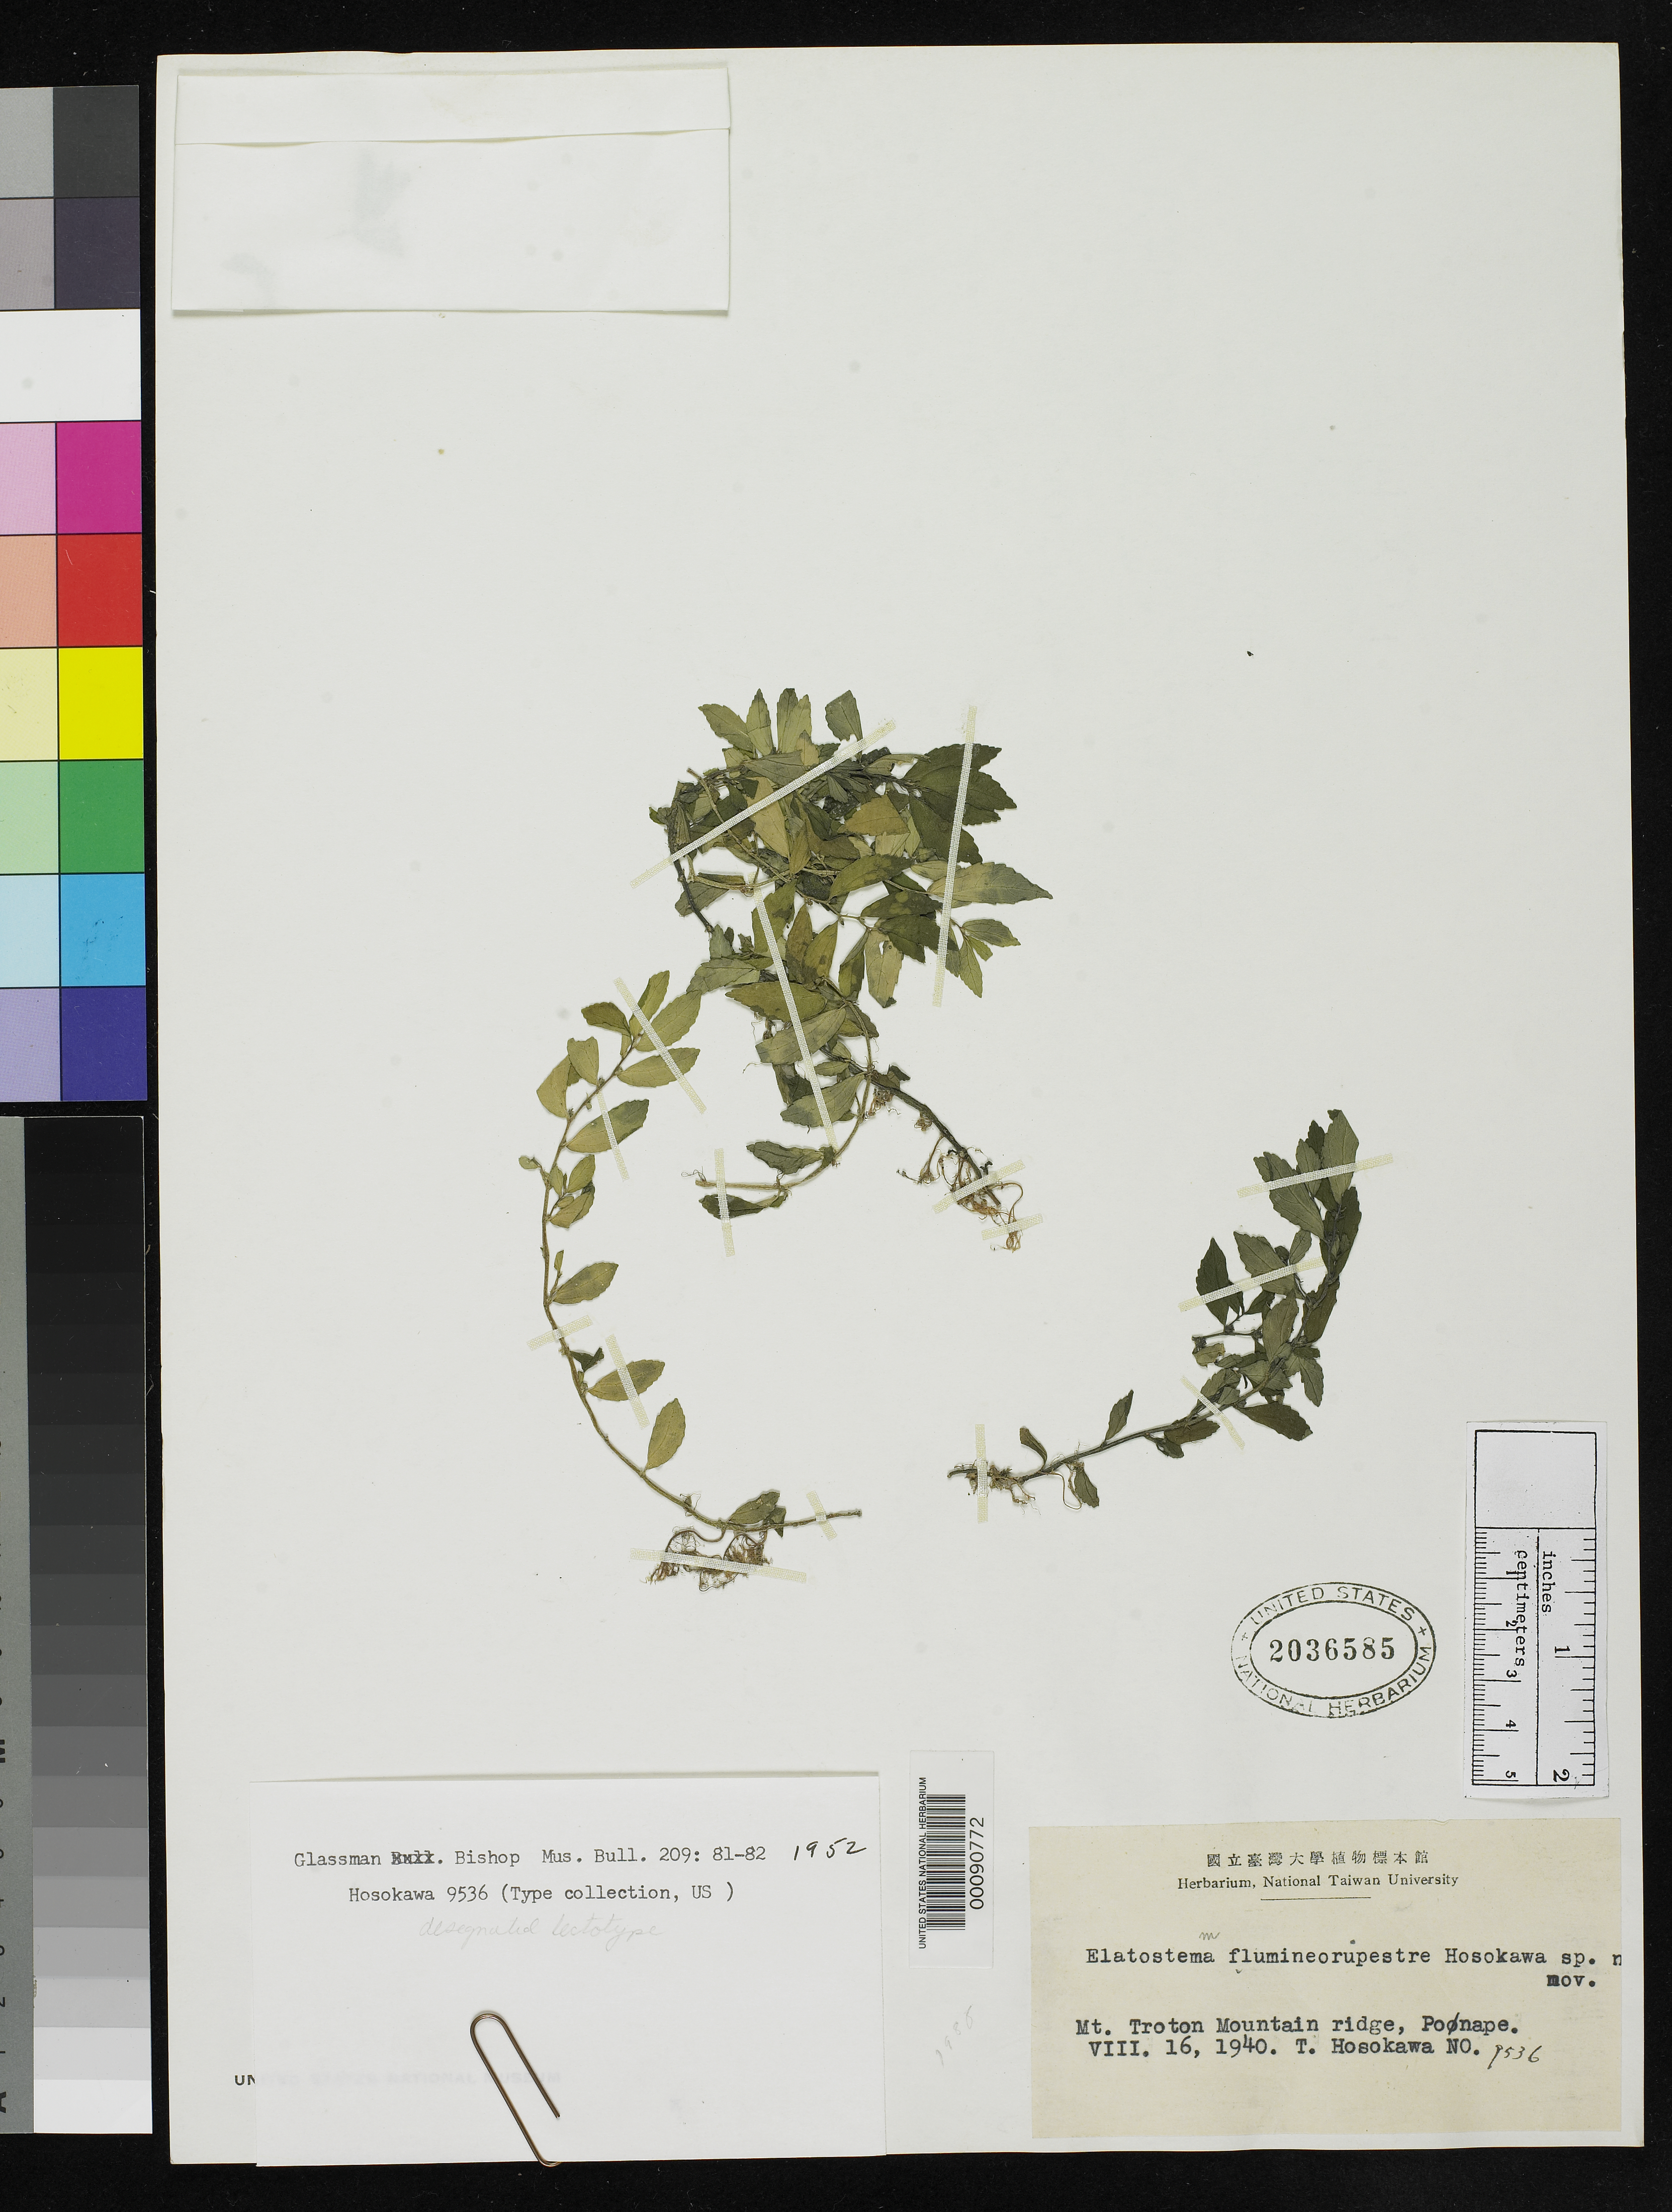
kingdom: Plantae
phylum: Tracheophyta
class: Magnoliopsida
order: Rosales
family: Urticaceae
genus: Elatostema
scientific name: Elatostema flumineo-rupestre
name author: Hosok.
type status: Lectotype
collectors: T. Hosokawa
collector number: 9536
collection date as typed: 16 Aug 1940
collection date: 1940-08-16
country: Micronesia, Federated States of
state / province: Pohnpei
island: Pohnpei [Ponape]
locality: Mt. Troton, Mt. Ridge.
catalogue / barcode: US 2036585